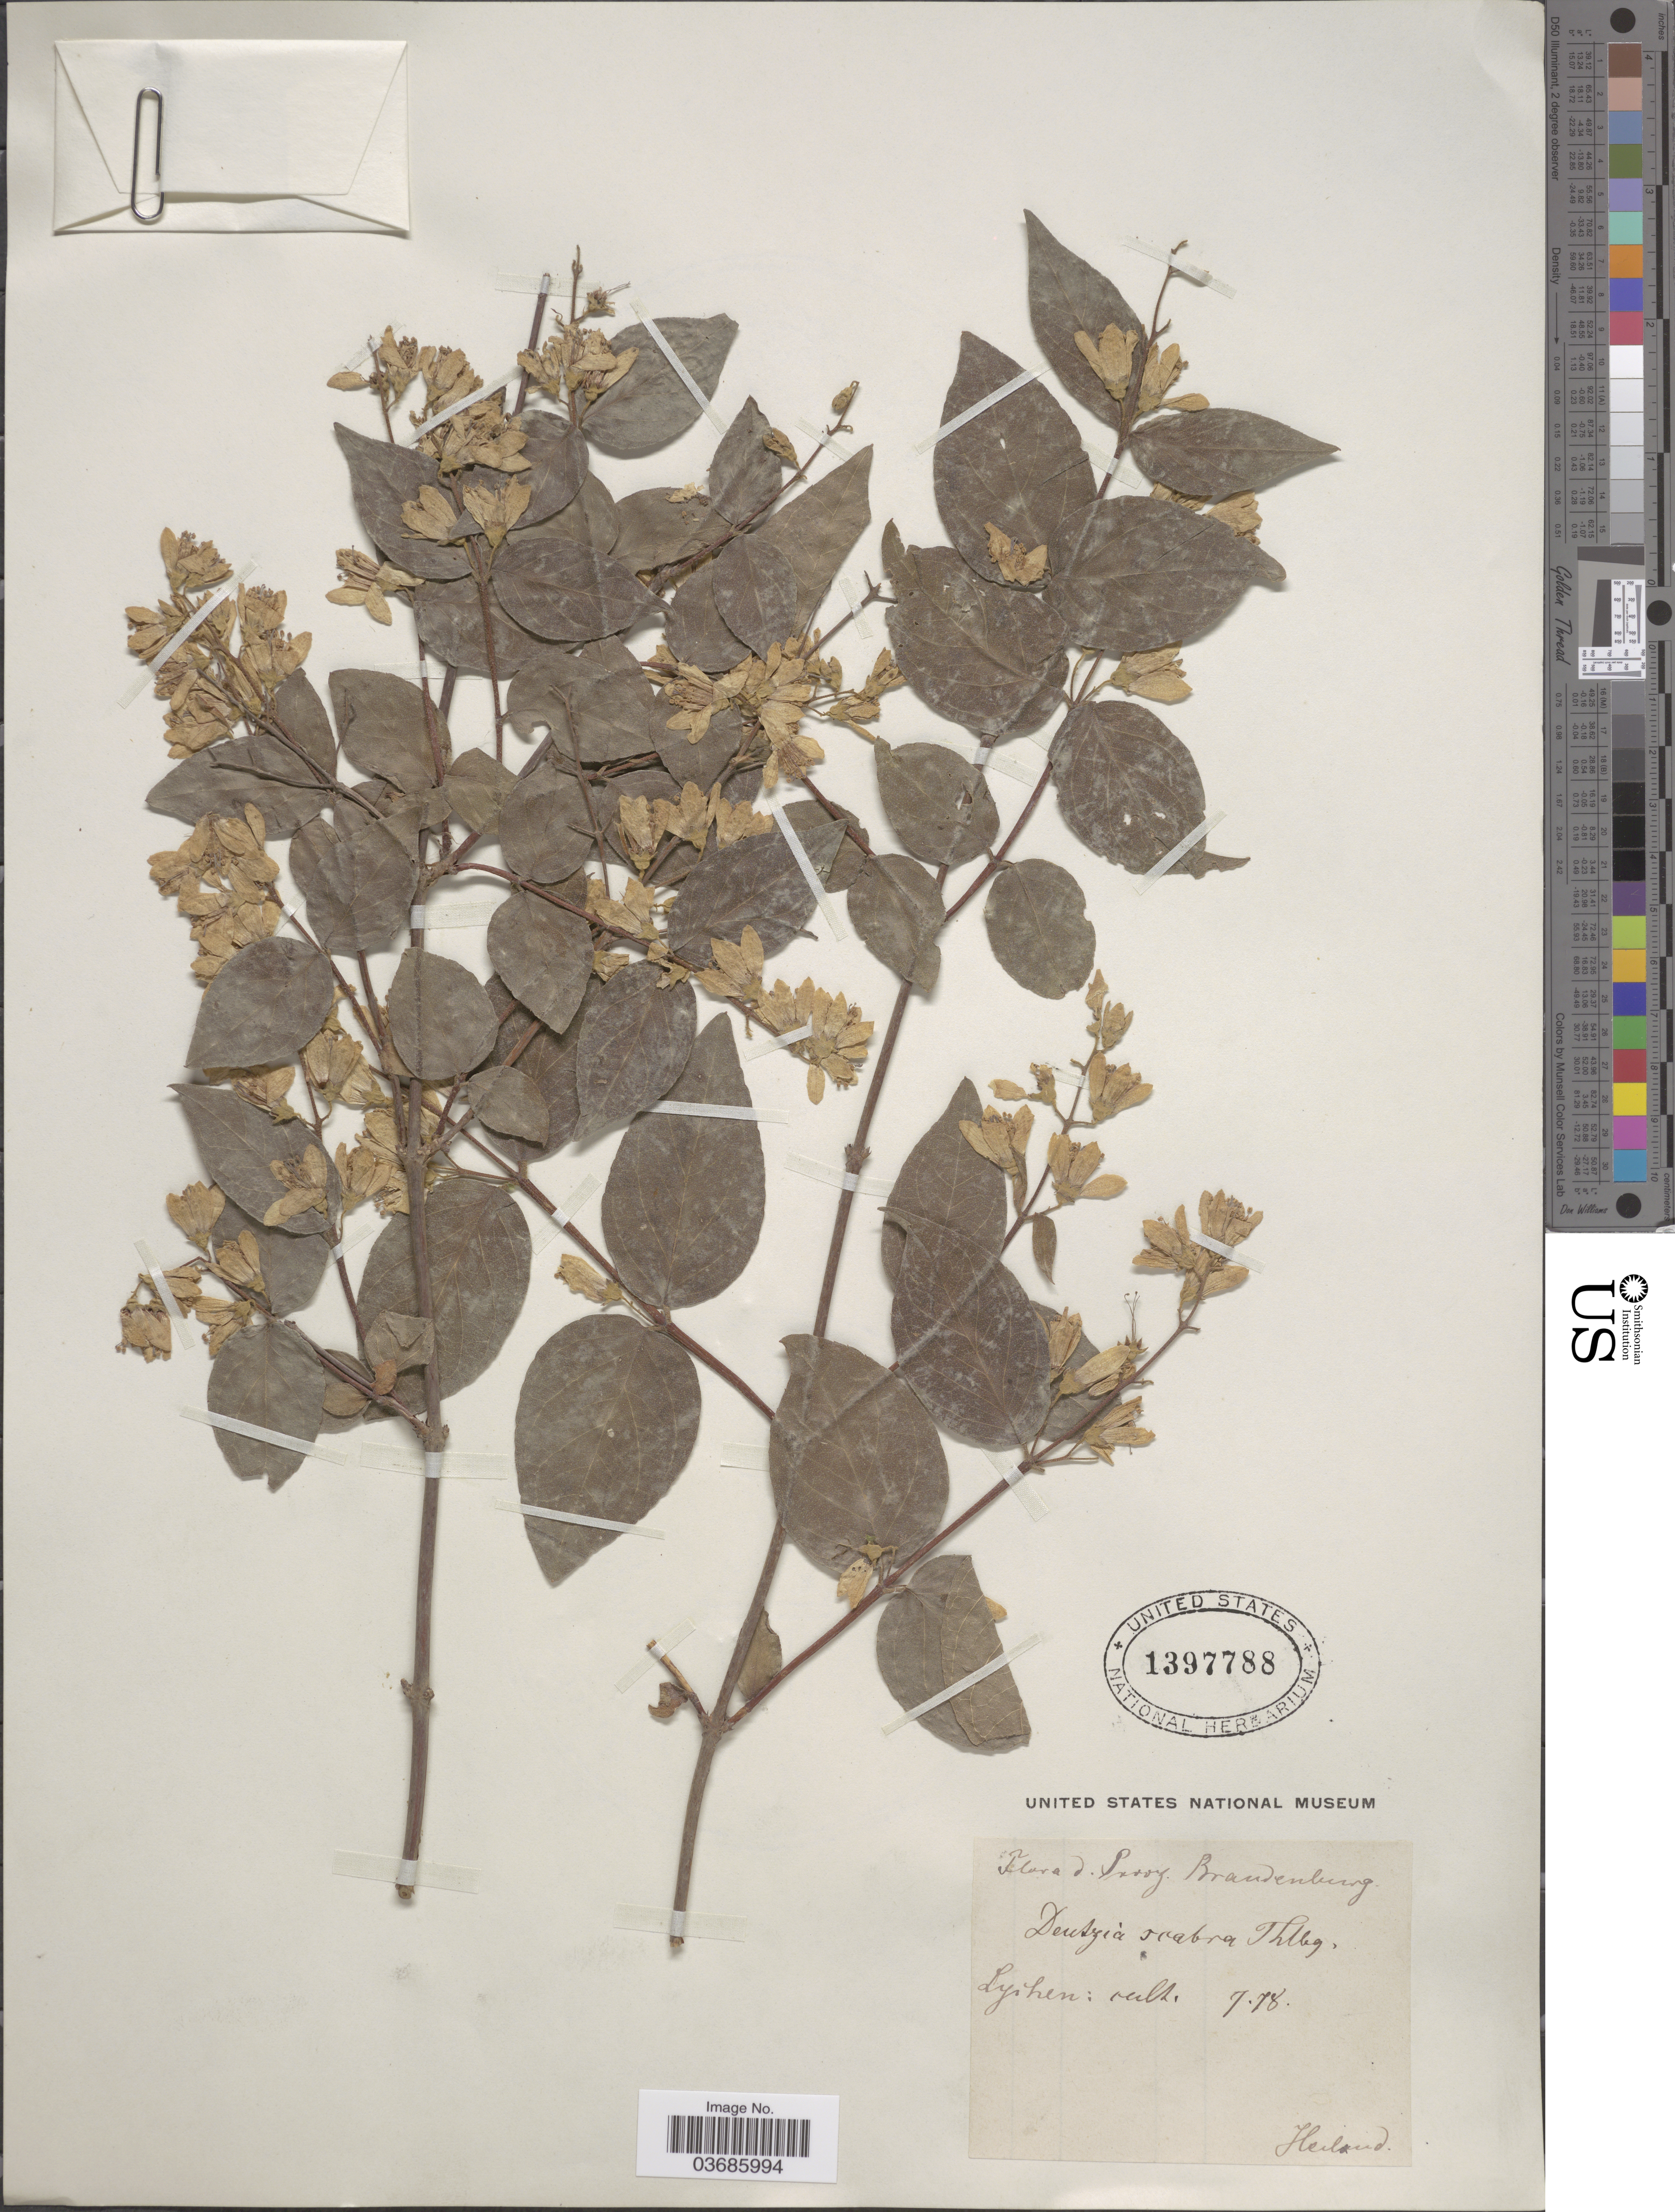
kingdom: Plantae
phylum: Tracheophyta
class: Magnoliopsida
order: Cornales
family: Hydrangeaceae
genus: Deutzia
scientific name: Deutzia scabra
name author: Thunb.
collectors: -. Heiland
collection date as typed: Transcribed d/m/y: /7/78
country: Germany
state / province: Brandenburg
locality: Provz. Brandenburg. Lychen.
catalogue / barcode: US 1397788